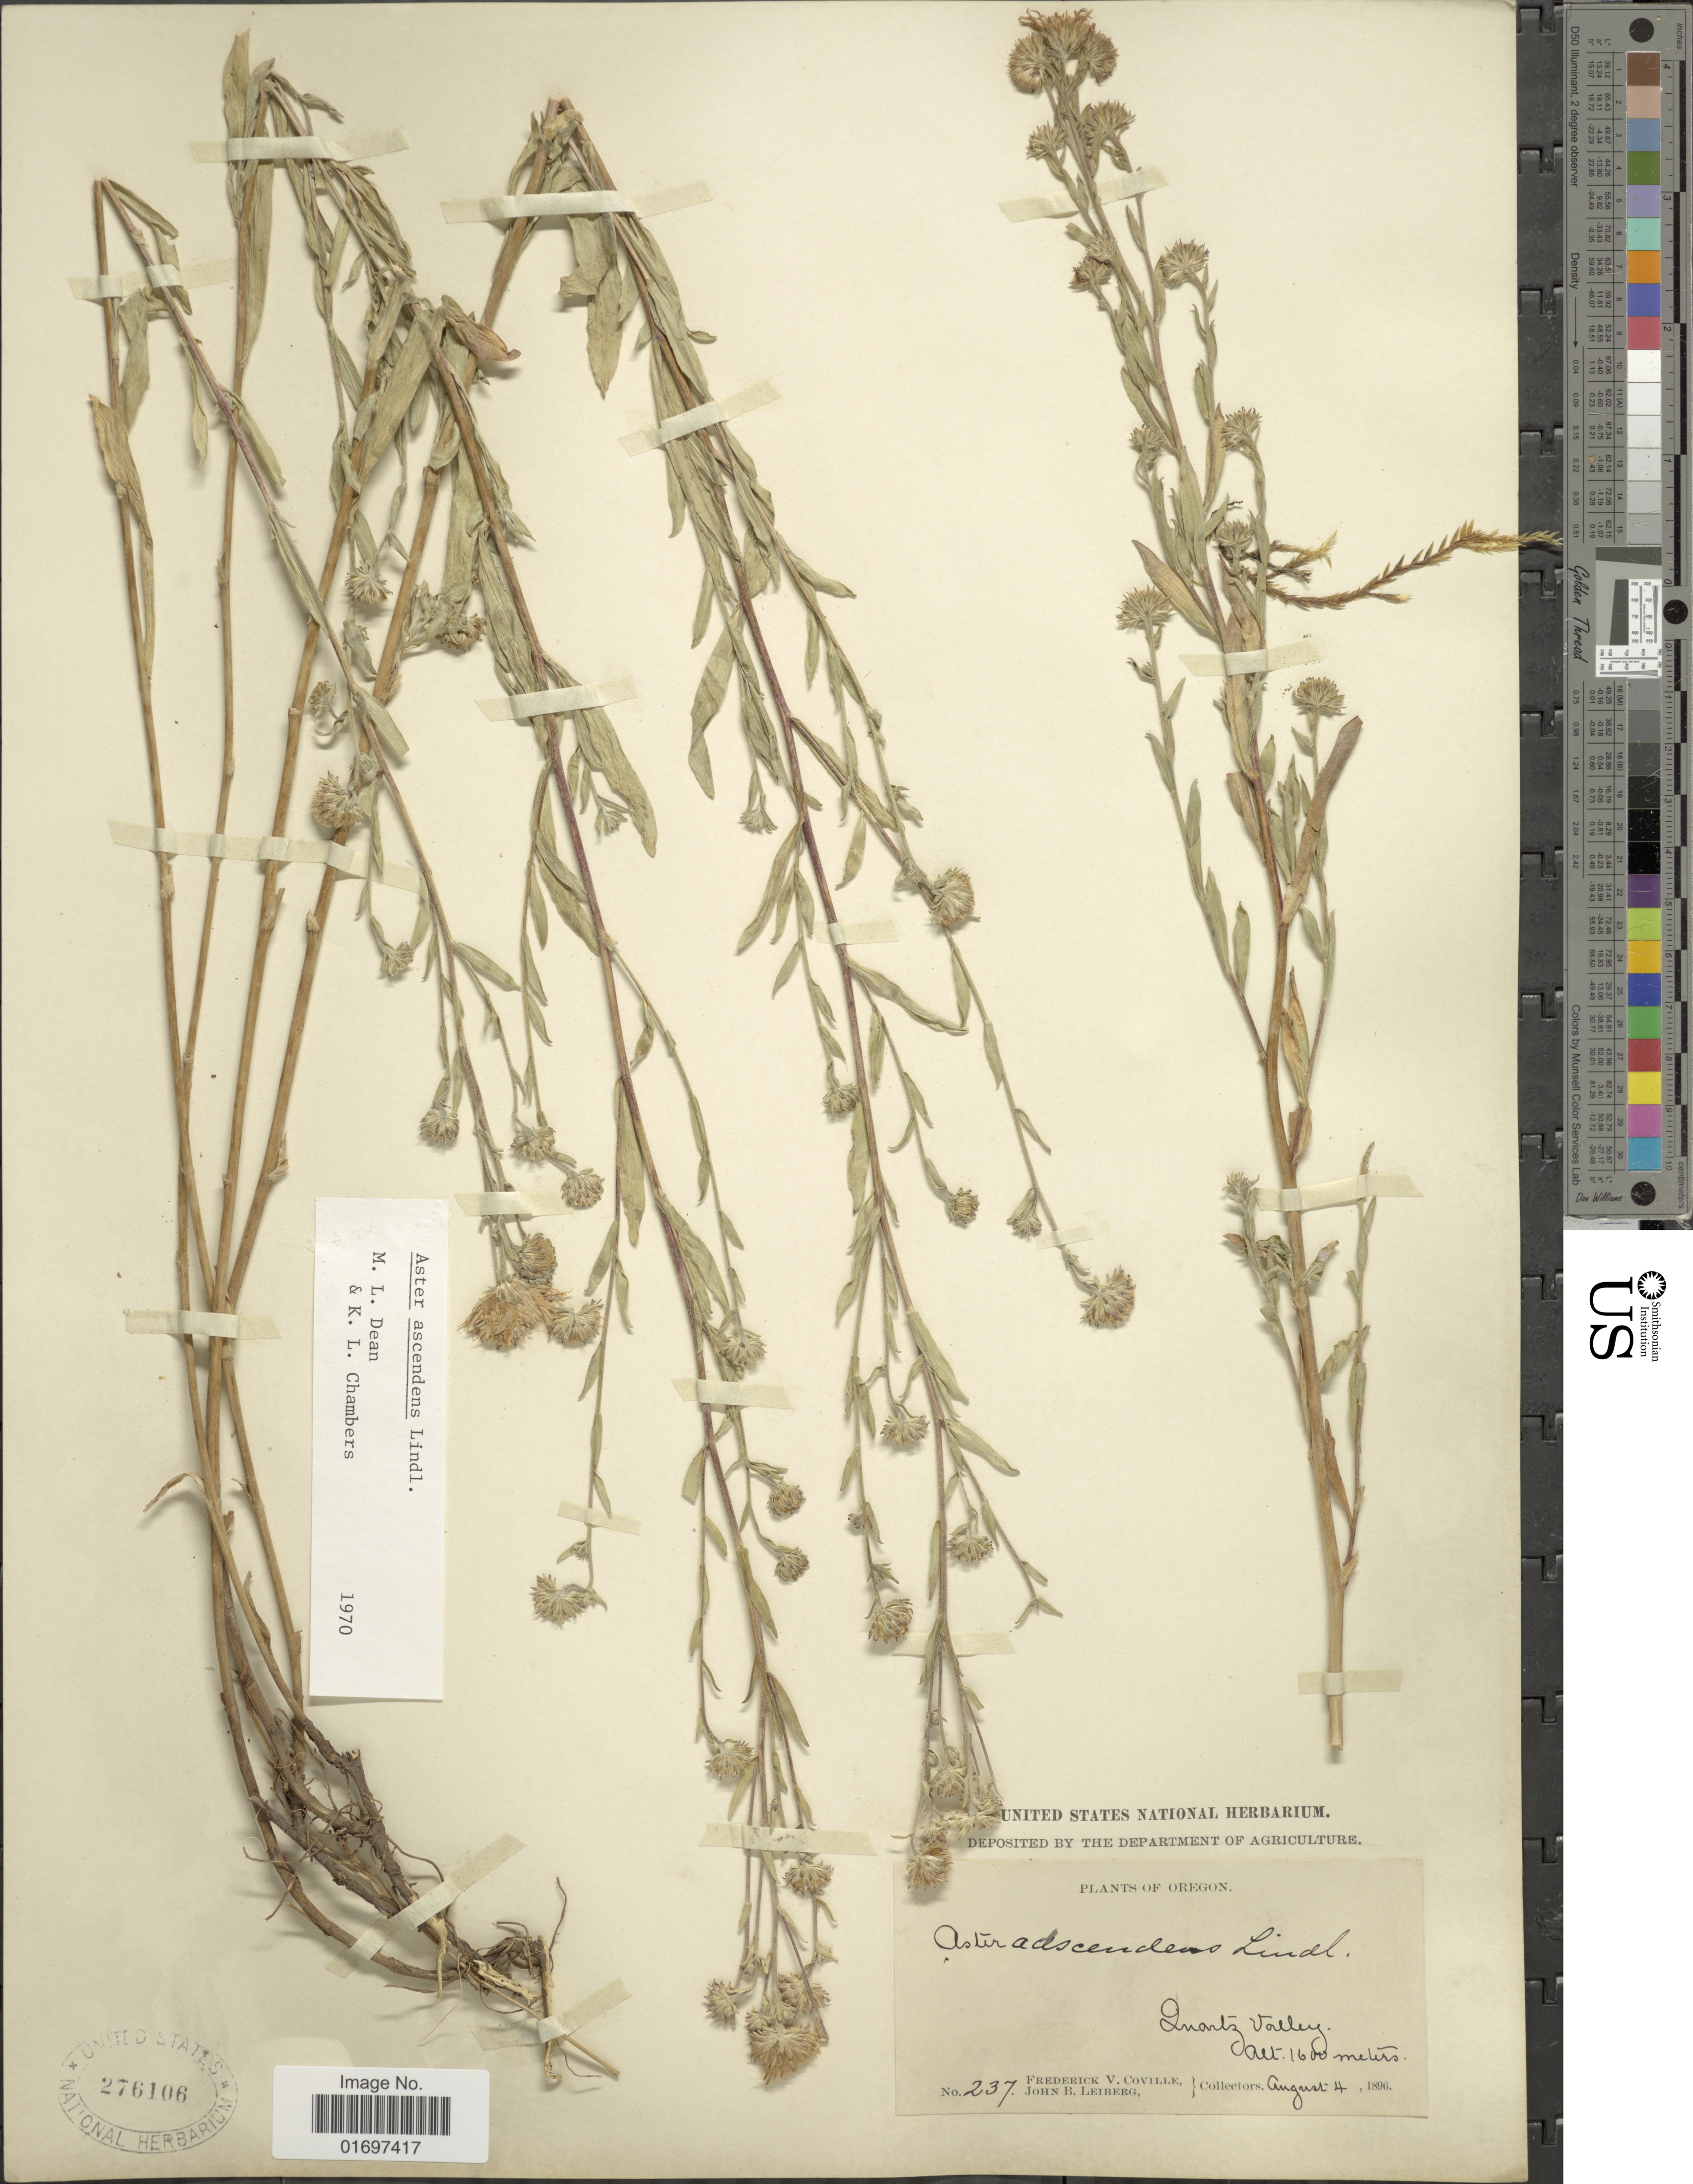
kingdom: Plantae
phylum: Tracheophyta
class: Magnoliopsida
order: Asterales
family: Asteraceae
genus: Symphyotrichum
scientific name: Symphyotrichum ascendens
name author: (Lindl.) G.L. Nesom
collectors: F. V. Coville & J. B. Leiberg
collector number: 237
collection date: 1896-08-04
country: United States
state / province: Oregon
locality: Oregon. Quartz Valley.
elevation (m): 1600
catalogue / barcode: US 276106